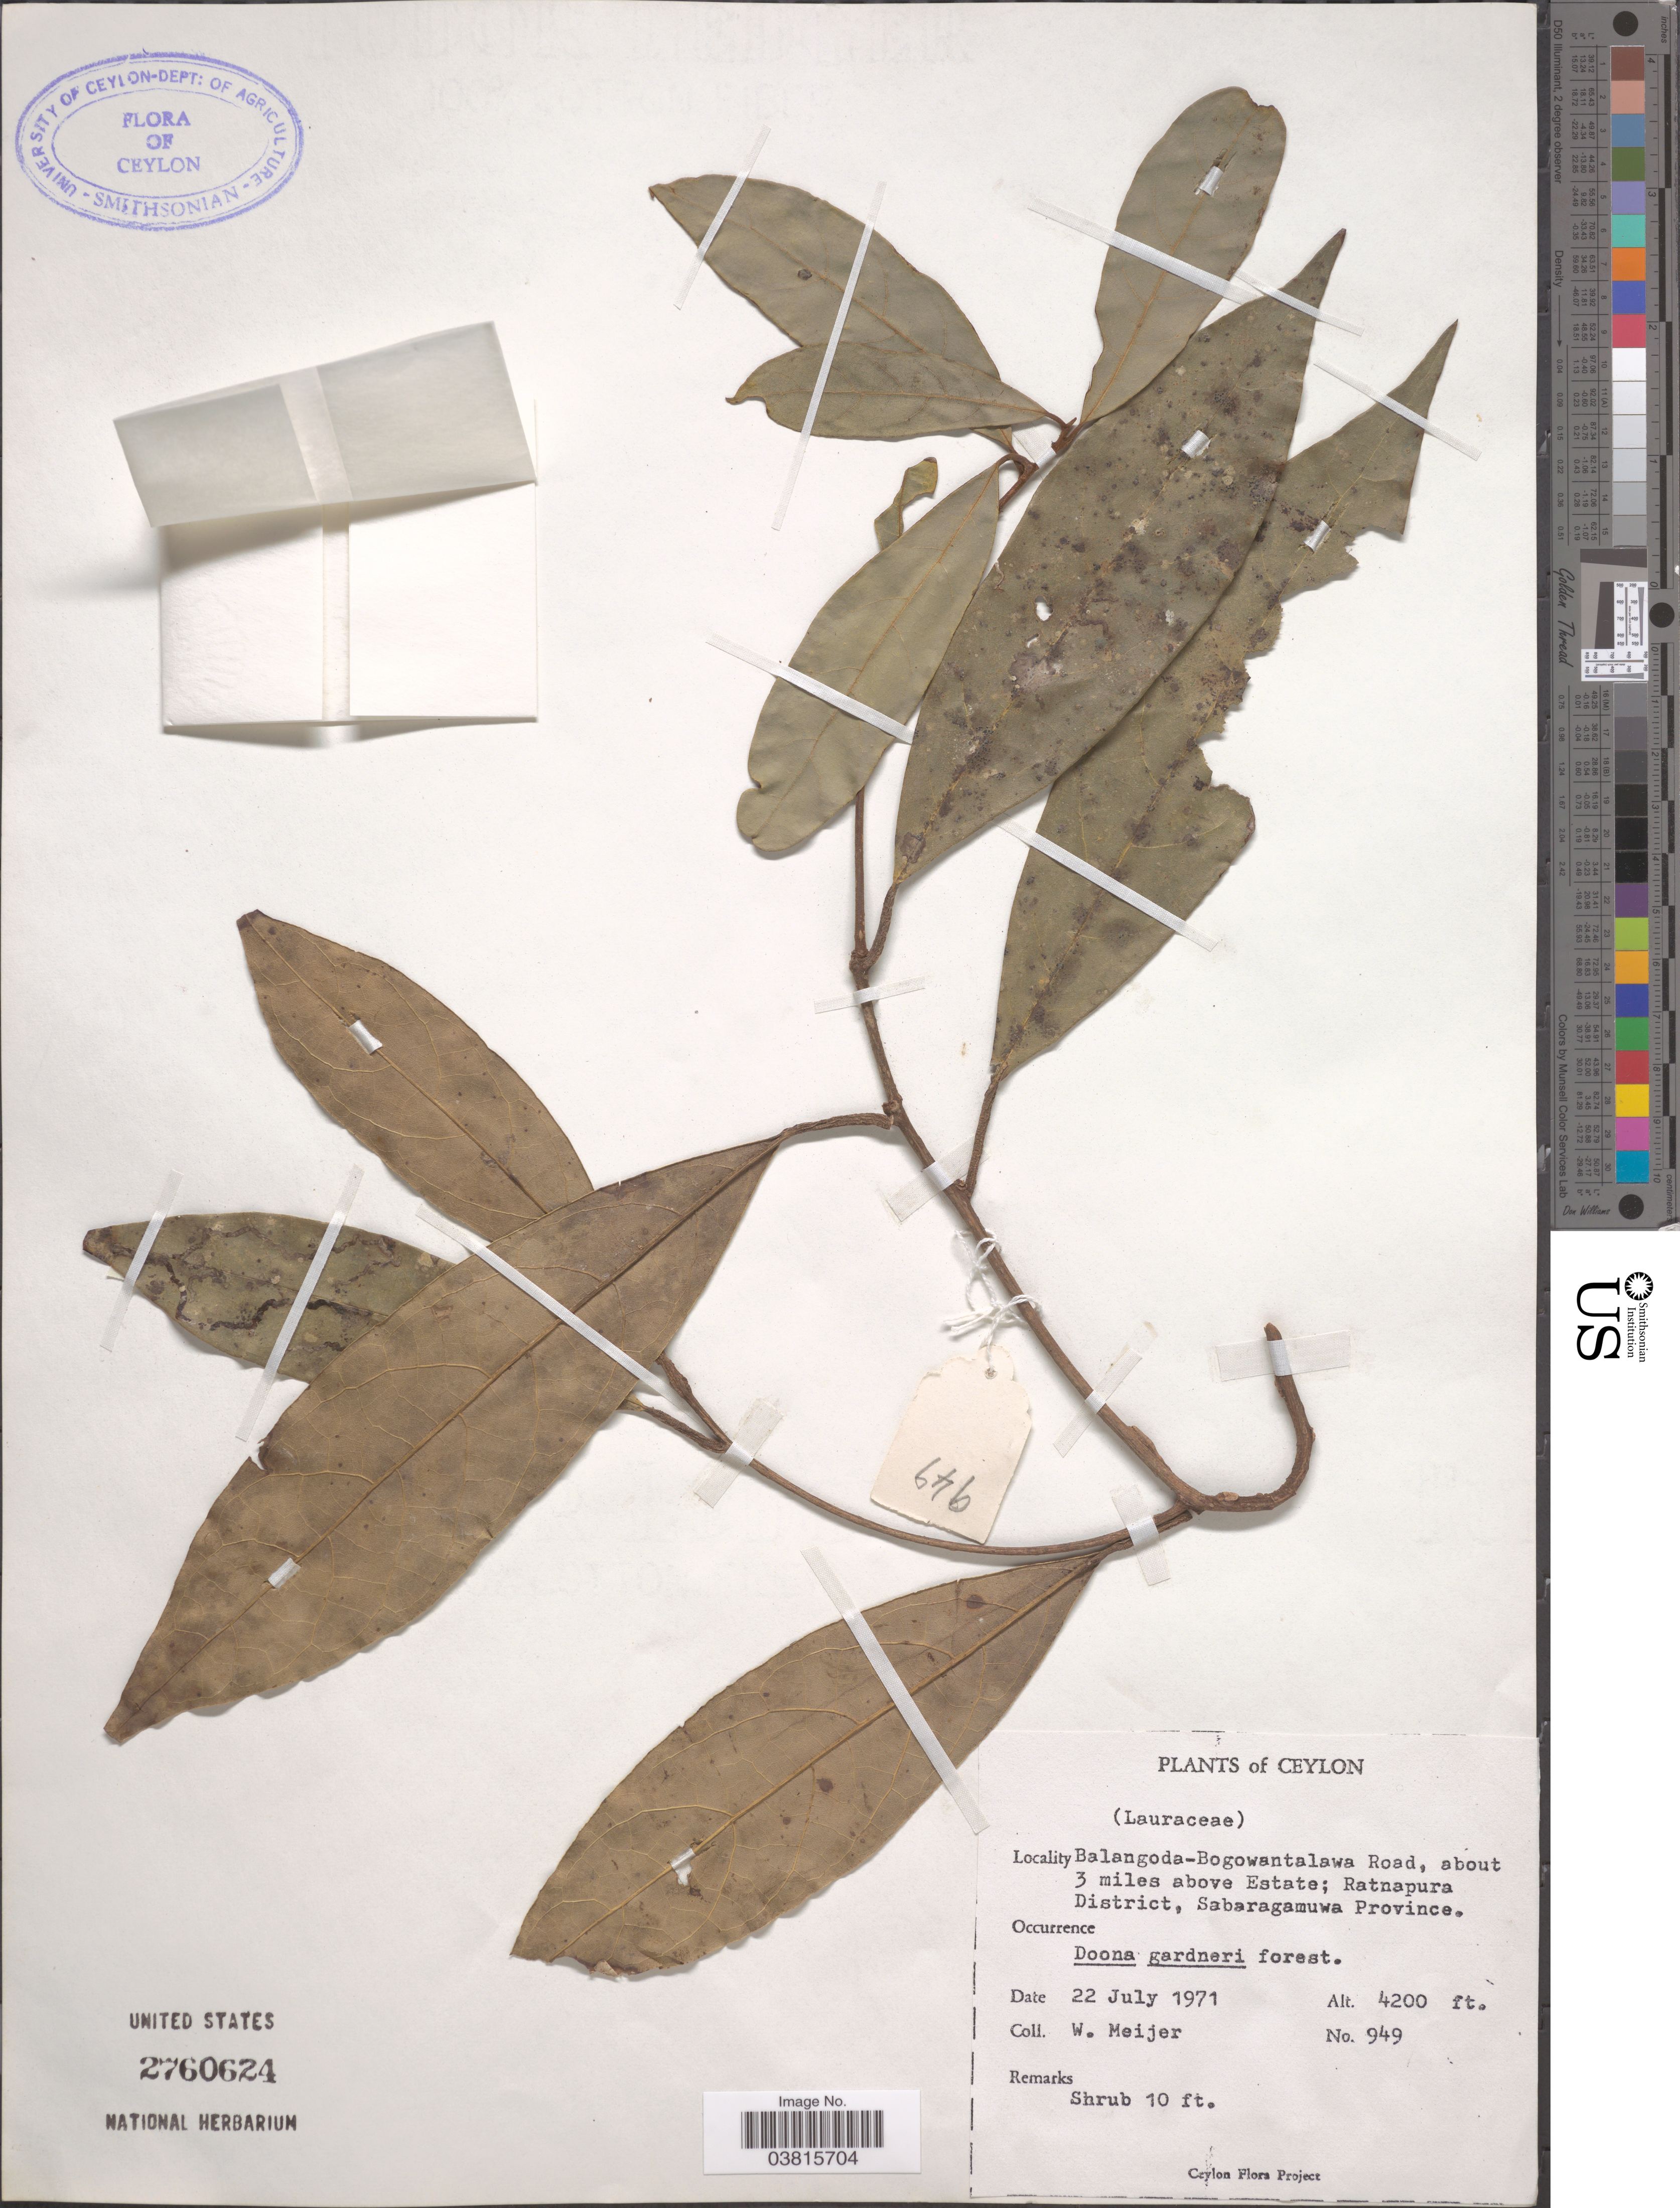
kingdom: Plantae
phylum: Tracheophyta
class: Magnoliopsida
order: Laurales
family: Lauraceae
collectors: W. Meijer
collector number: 949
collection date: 1971-07-22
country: Sri Lanka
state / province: Sabaragamuwa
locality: Ceylon. Balangoda-Bogowantalawa Road, about 3 miles above Estate; Ratnapura District. Doona gardneri forest.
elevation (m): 1280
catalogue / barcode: US 2760624